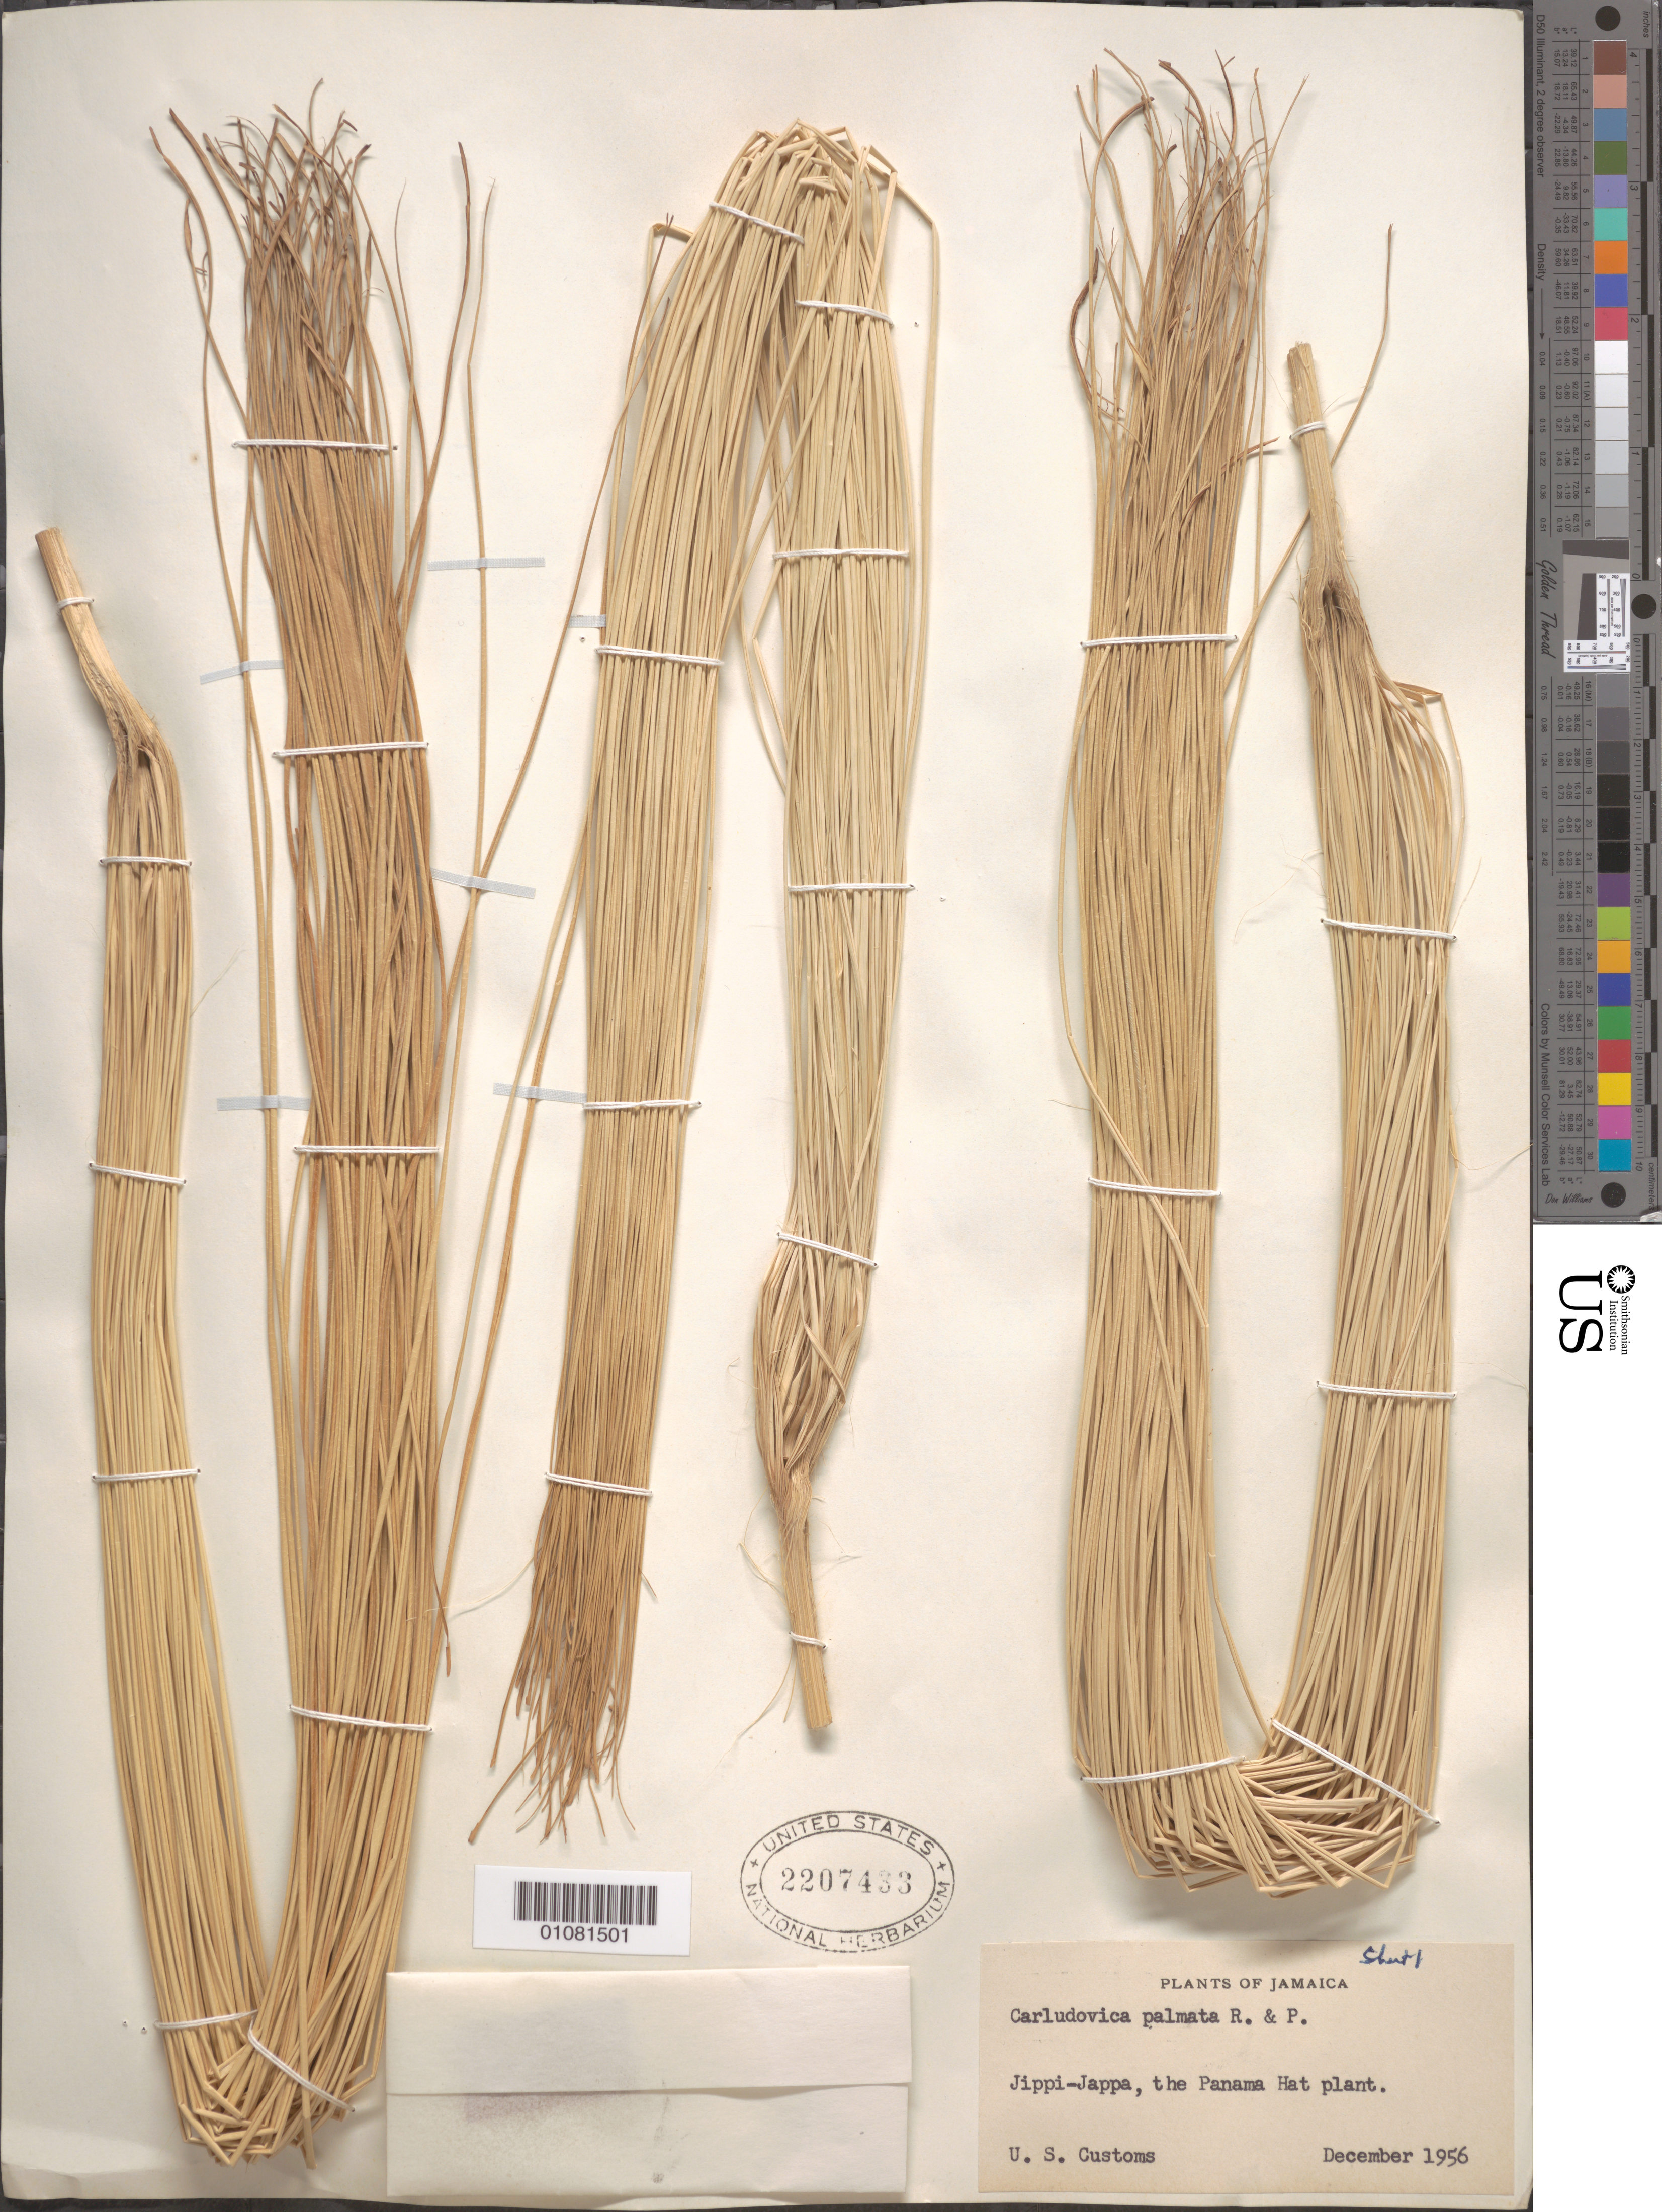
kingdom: Plantae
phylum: Tracheophyta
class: Liliopsida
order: Pandanales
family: Cyclanthaceae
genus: Carludovica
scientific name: Carludovica palmata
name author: Ruiz & Pav.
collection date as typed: Dec 1956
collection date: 1956-12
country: Jamaica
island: Jamaica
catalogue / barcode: US 2207433